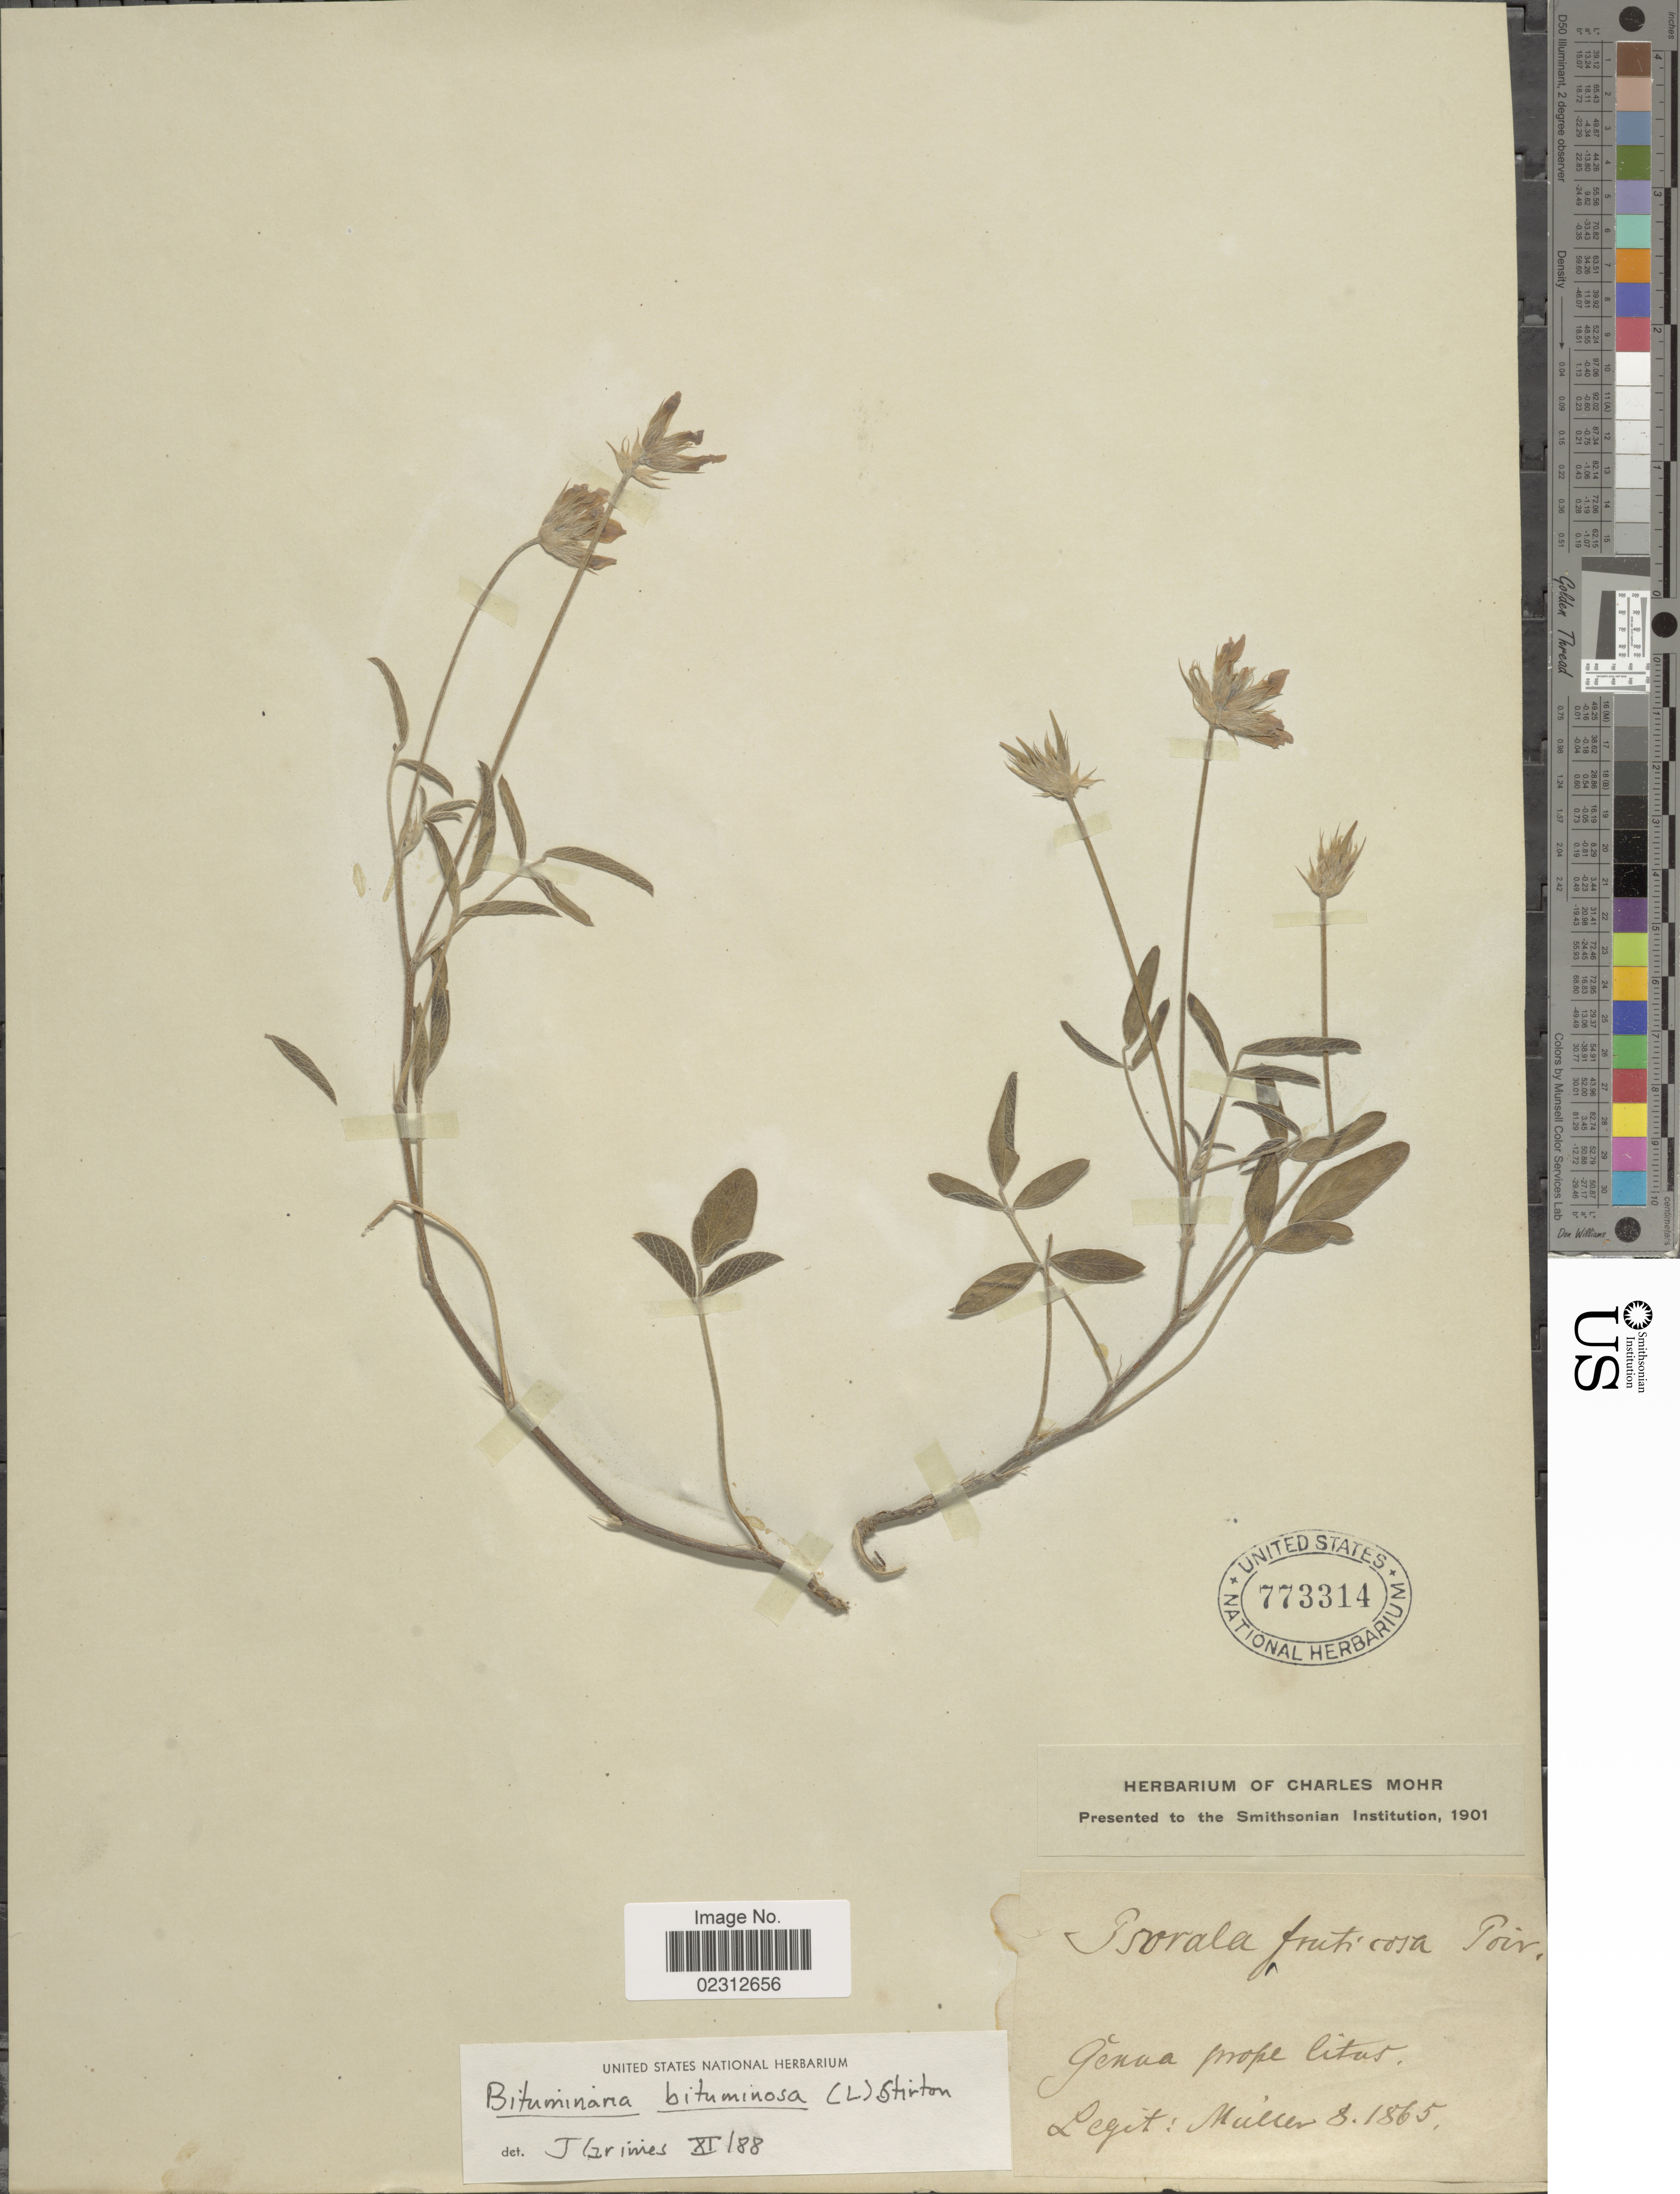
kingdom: Plantae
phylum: Tracheophyta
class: Magnoliopsida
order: Fabales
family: Fabaceae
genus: Bituminaria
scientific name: Bituminaria bituminosa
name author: (L.) C.H. Stirt.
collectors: -- Müller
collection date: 1865-08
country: Italy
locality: Genua prope litus [interpreted]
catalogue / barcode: US 773314